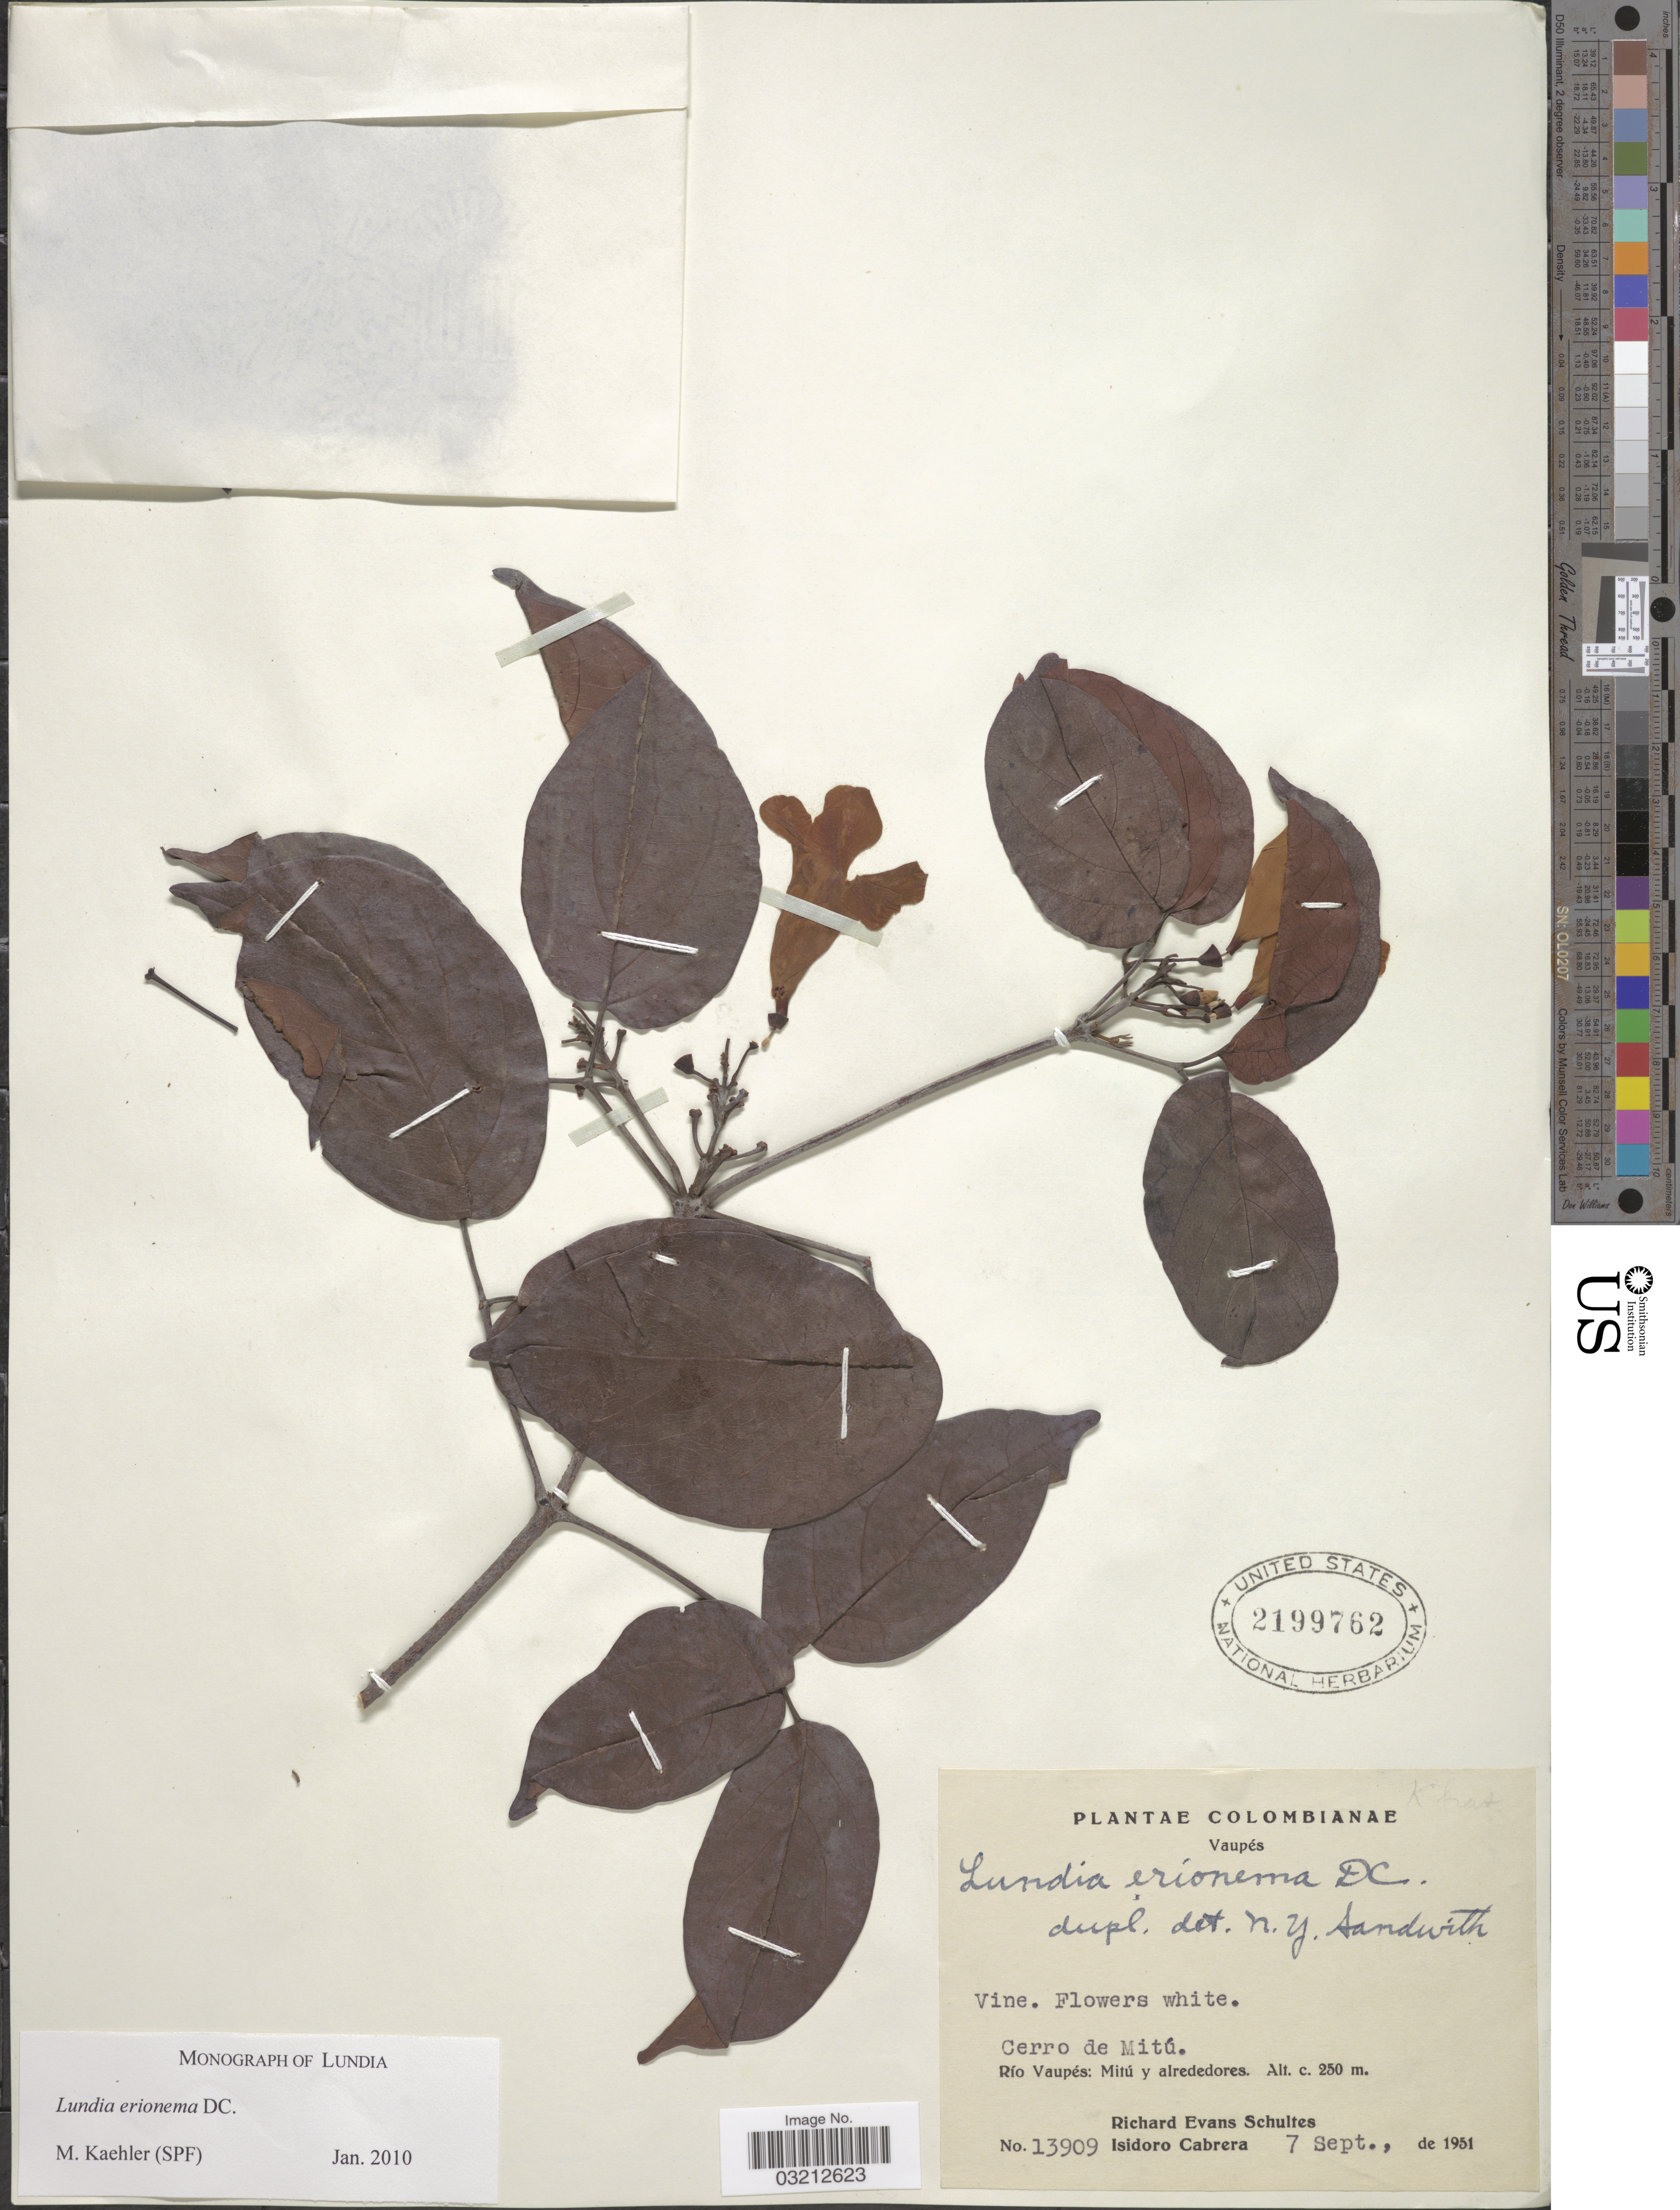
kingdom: Plantae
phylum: Tracheophyta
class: Magnoliopsida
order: Lamiales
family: Bignoniaceae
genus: Lundia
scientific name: Lundia erionema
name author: DC.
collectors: R. E. Schultes & I. Cabrera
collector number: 13909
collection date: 1951-09-07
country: Colombia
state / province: Vaupés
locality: Cerro de Mitú. Río Vaupés: Mitú y alrededores.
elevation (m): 250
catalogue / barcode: US 2199762